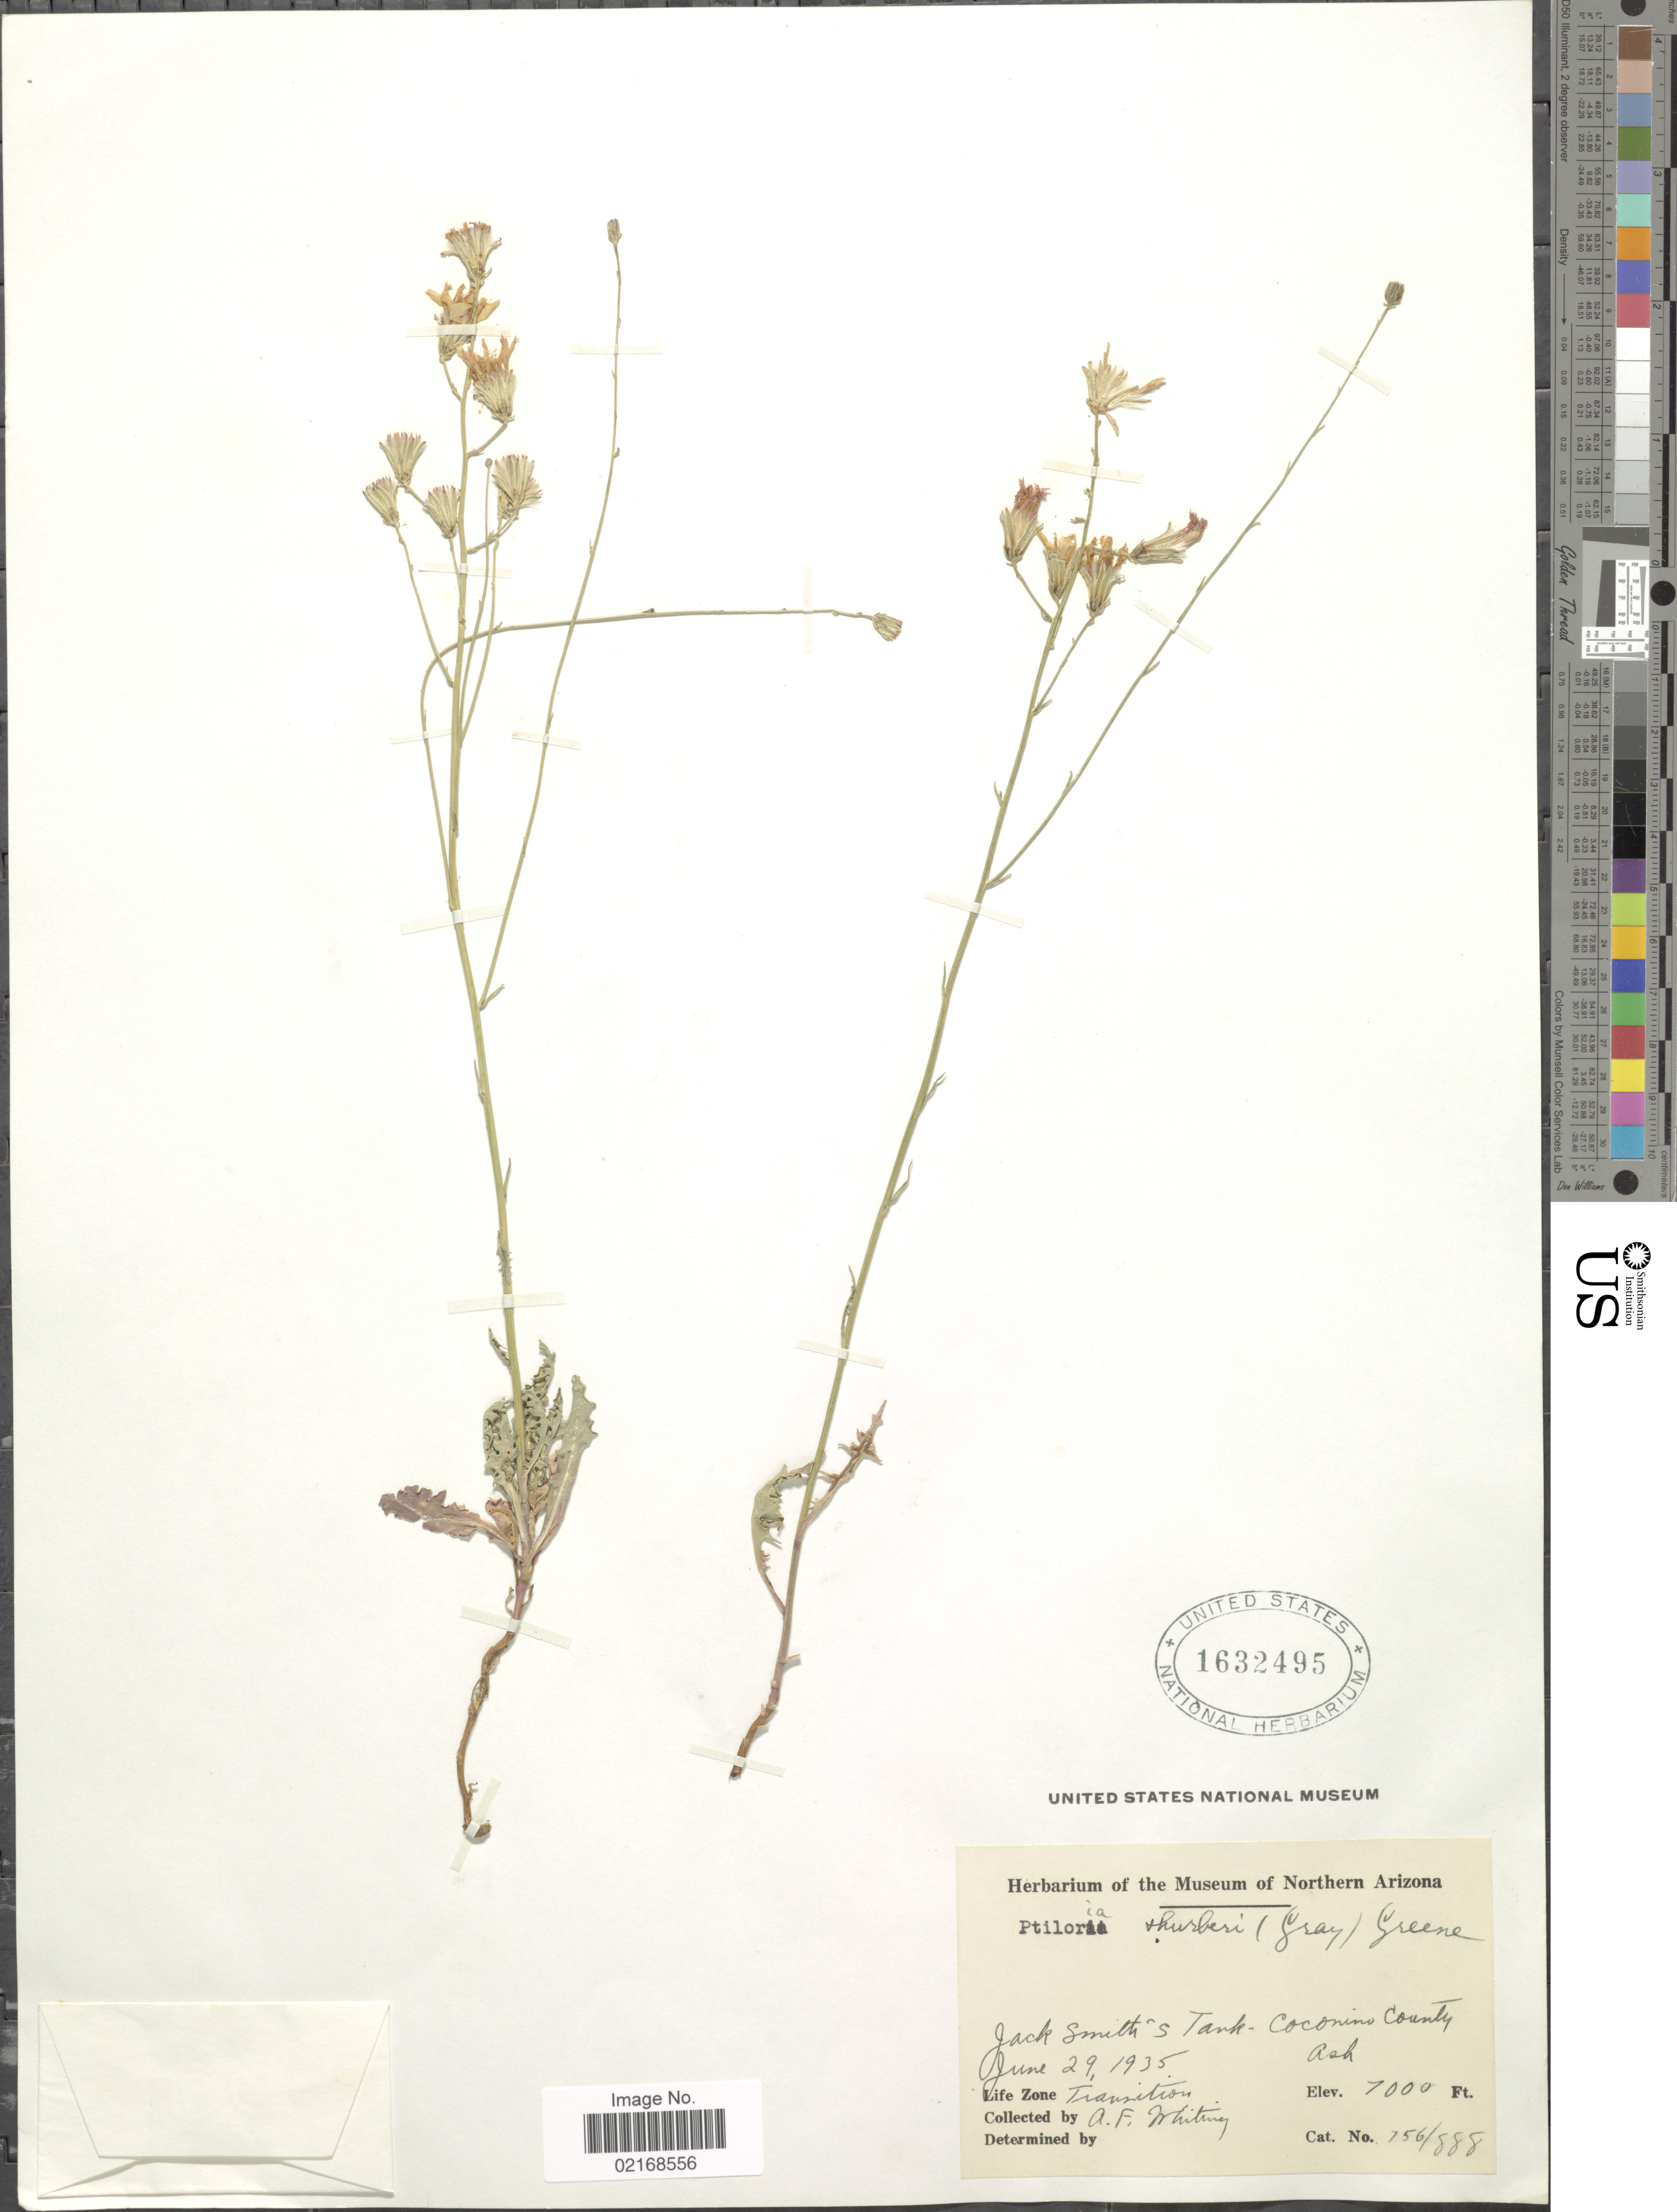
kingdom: Plantae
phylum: Tracheophyta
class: Magnoliopsida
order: Asterales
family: Asteraceae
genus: Stephanomeria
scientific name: Stephanomeria thurberi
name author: A. Gray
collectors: A. F. Whiting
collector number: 156/888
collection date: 1935-06-29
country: United States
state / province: Arizona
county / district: Cononino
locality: Jack Smith's Tank, Cononino County, Ash.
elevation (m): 2134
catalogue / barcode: US 1632495